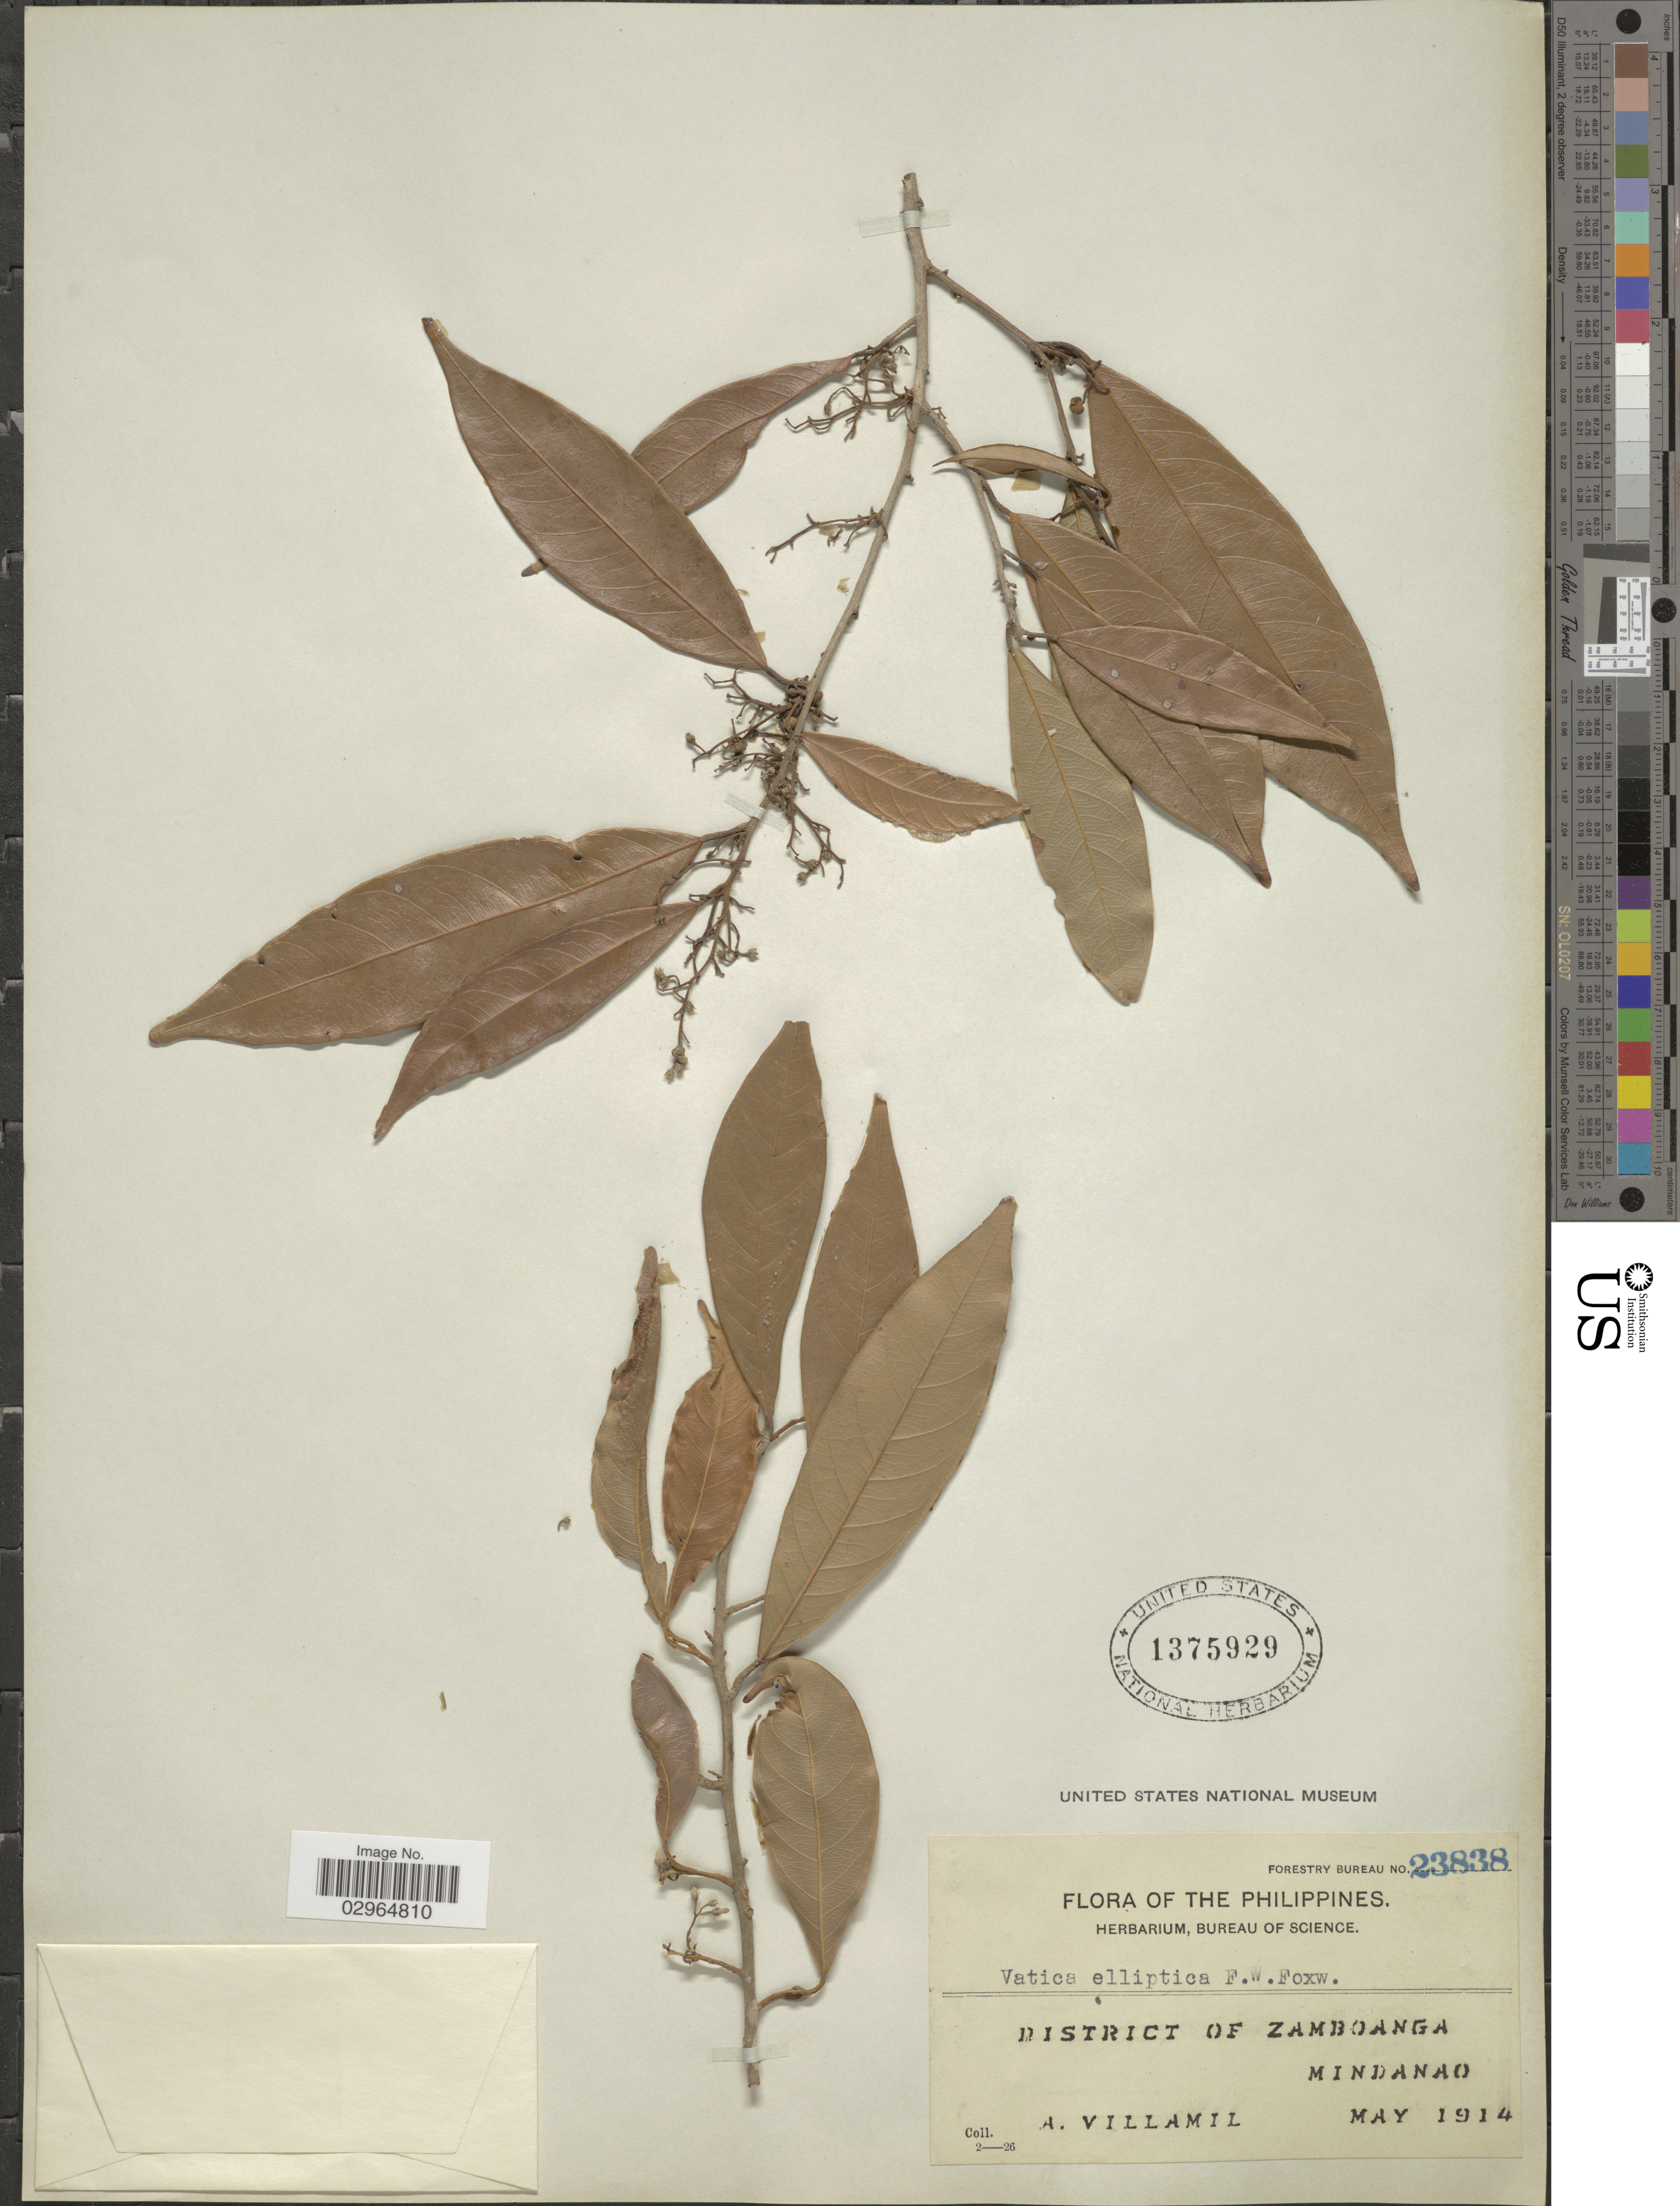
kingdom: Plantae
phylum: Tracheophyta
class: Magnoliopsida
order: Malvales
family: Dipterocarpaceae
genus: Vatica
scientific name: Vatica elliptica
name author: Foxw.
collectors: A. Villamil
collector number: Forestry Bureau 23838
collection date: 1914-05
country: Philippines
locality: District of Zamboanga. Mindanao.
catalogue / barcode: US 1375929